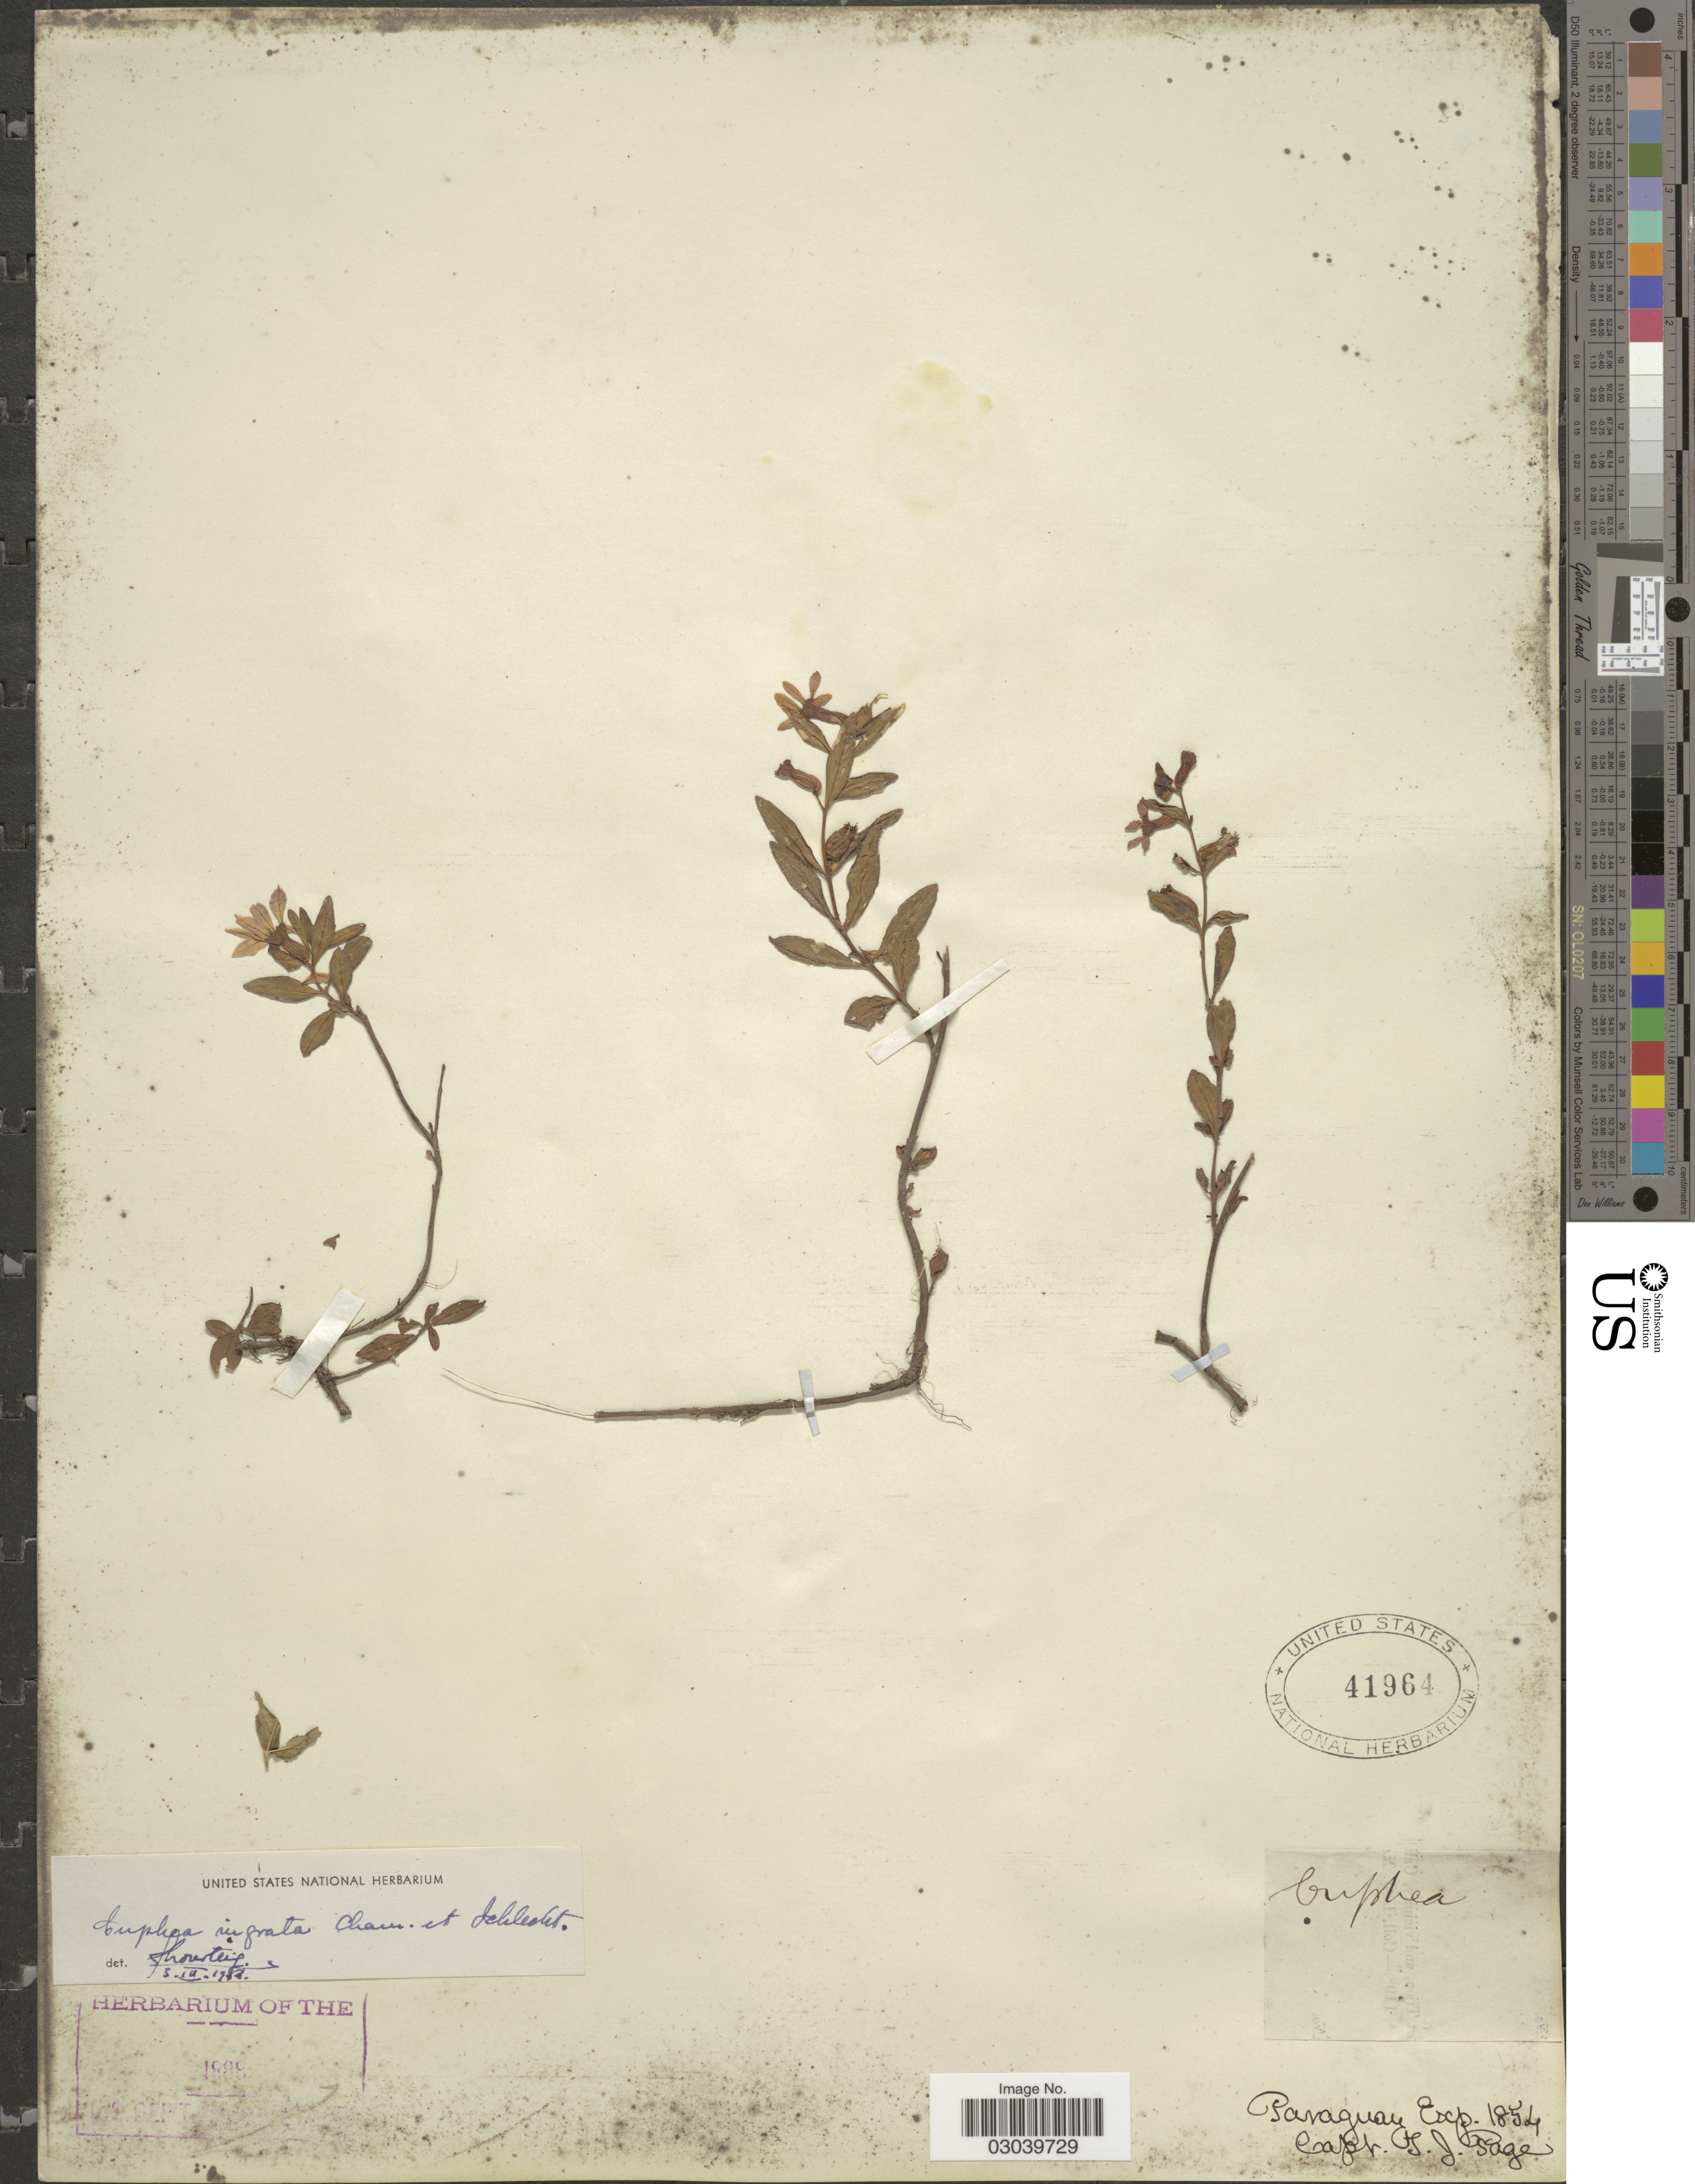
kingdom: Plantae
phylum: Tracheophyta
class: Magnoliopsida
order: Myrtales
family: Lythraceae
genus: Cuphea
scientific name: Cuphea ingrata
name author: Cham. & Schltdl.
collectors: T. J. Page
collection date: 1854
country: Paraguay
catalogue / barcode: US 41964